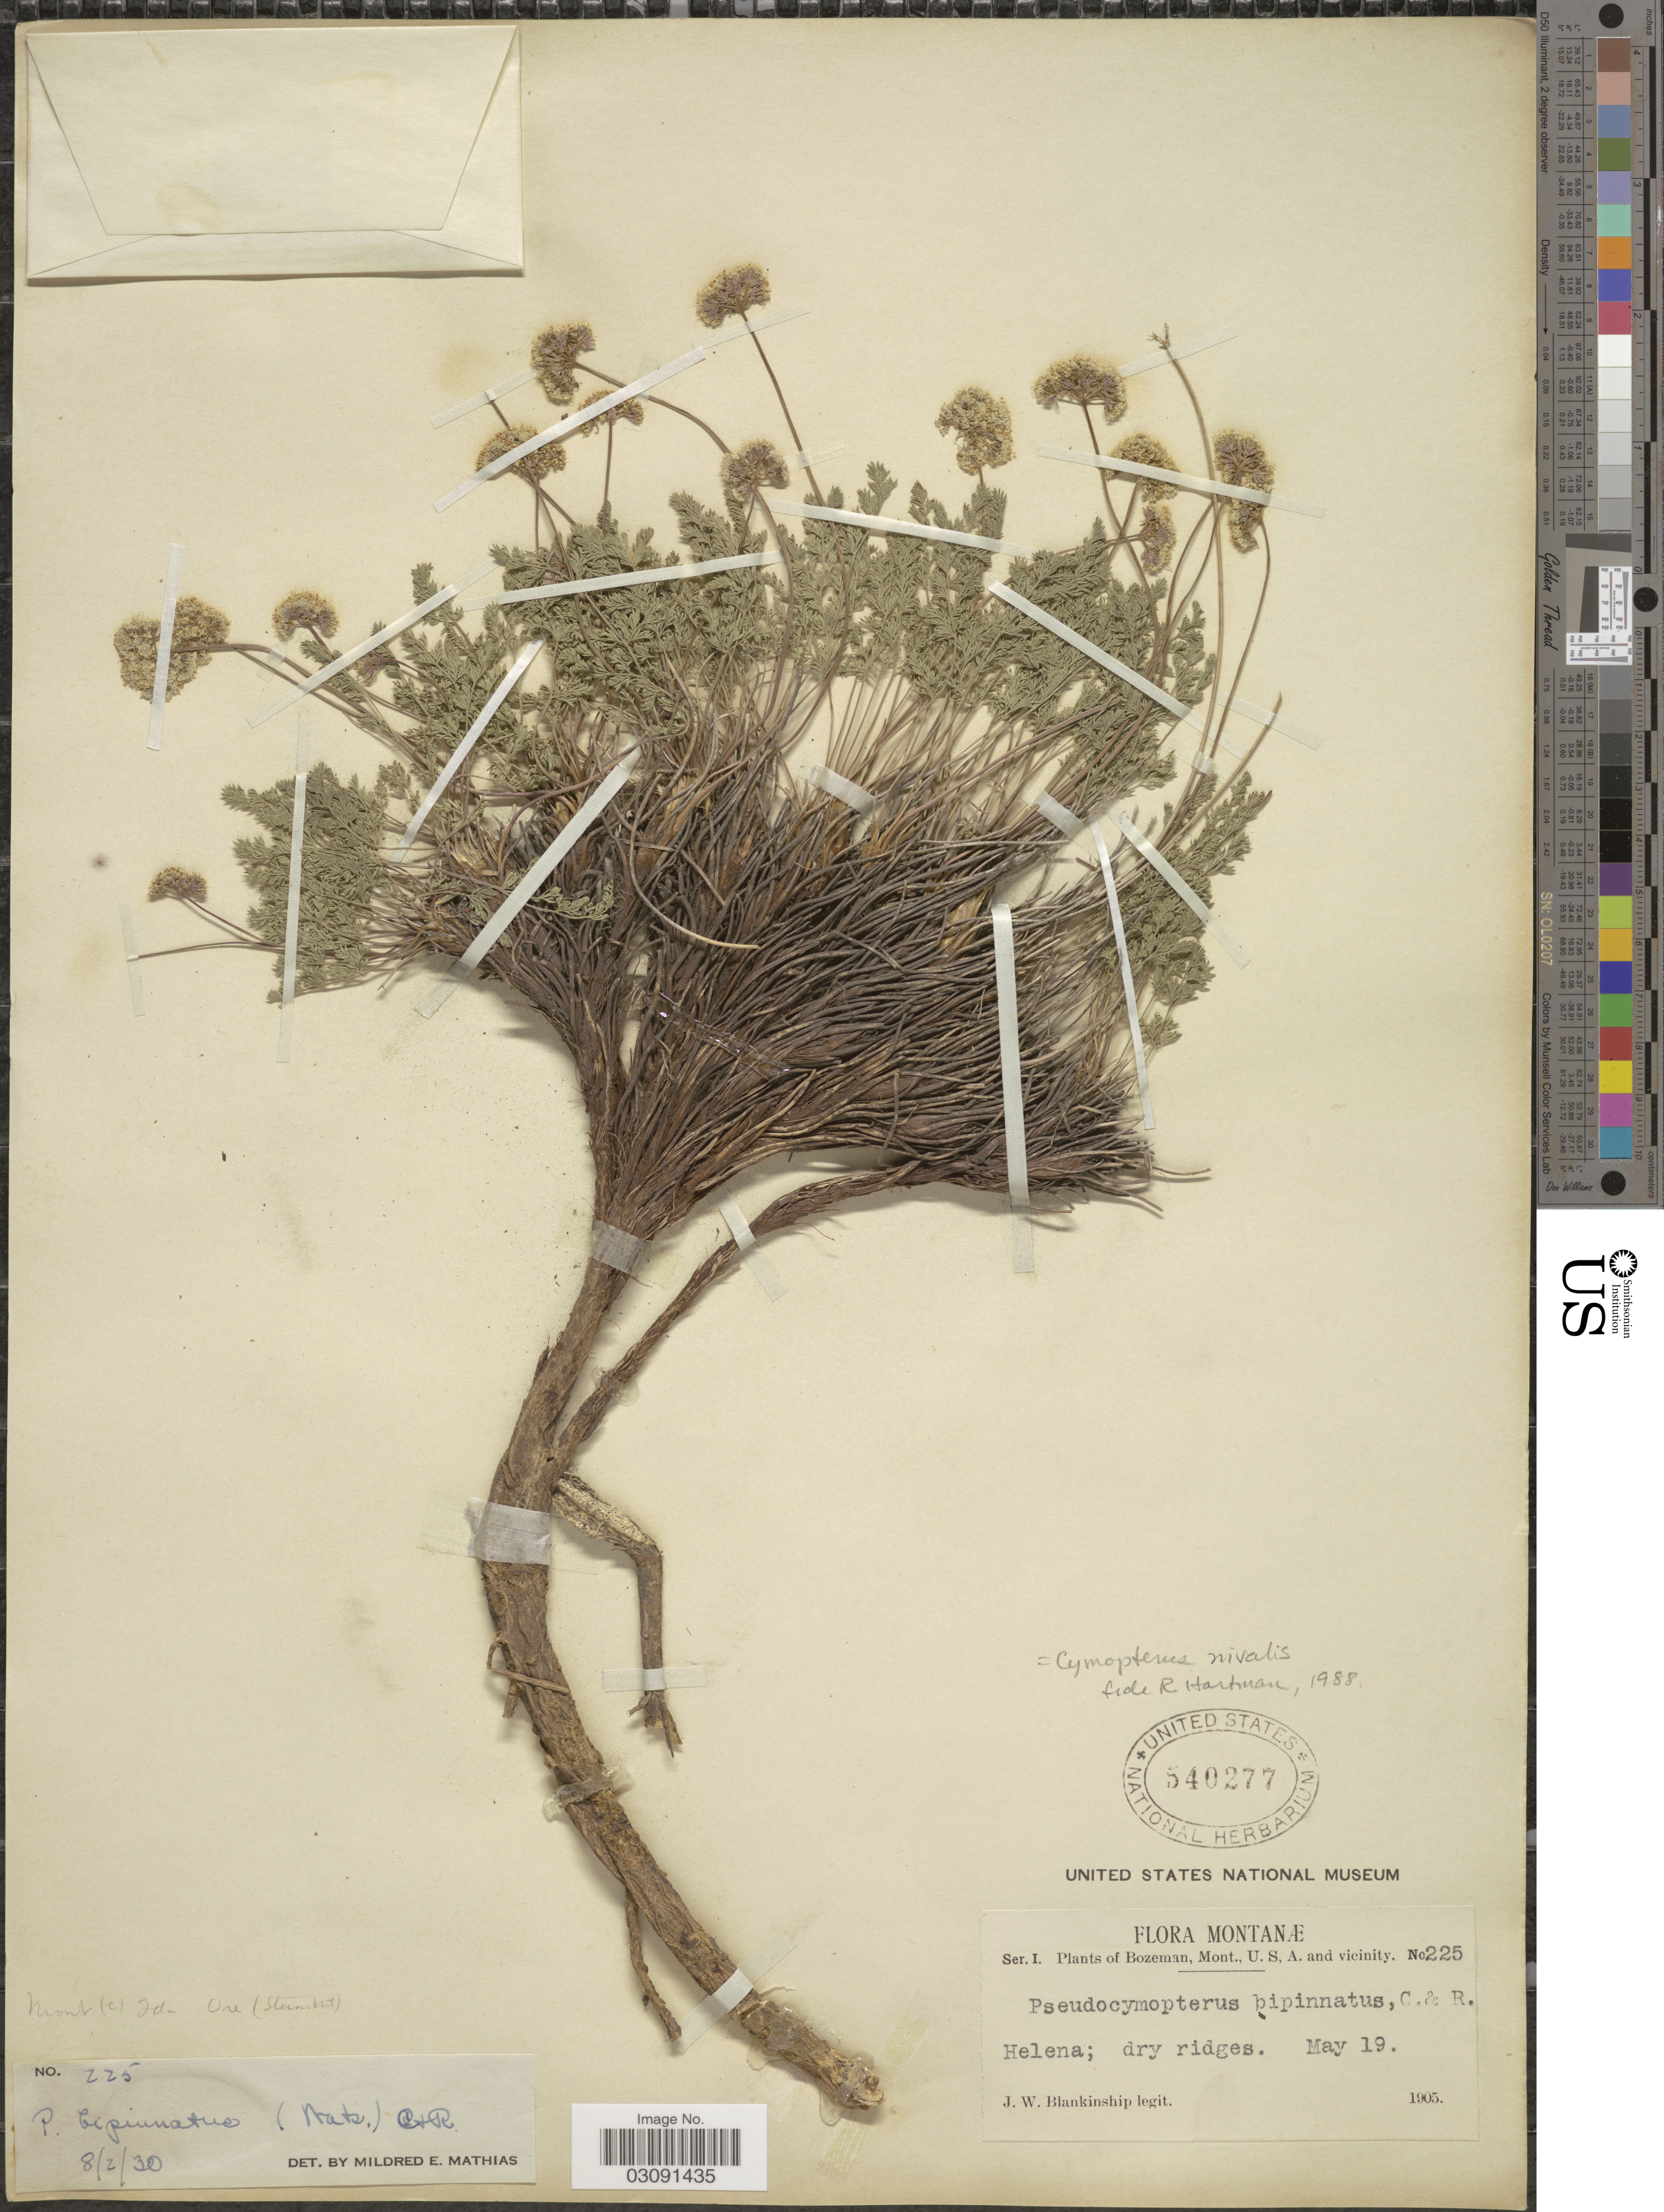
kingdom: Plantae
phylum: Tracheophyta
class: Magnoliopsida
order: Apiales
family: Apiaceae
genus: Cymopterus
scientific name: Cymopterus nivalis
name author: S. Watson in C. King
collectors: J. W. Blankinship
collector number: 225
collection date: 1905-05-19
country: United States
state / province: Montana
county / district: Gallatin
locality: Bozeman and vicinity. Helena; dry ridges.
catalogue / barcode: US 540277